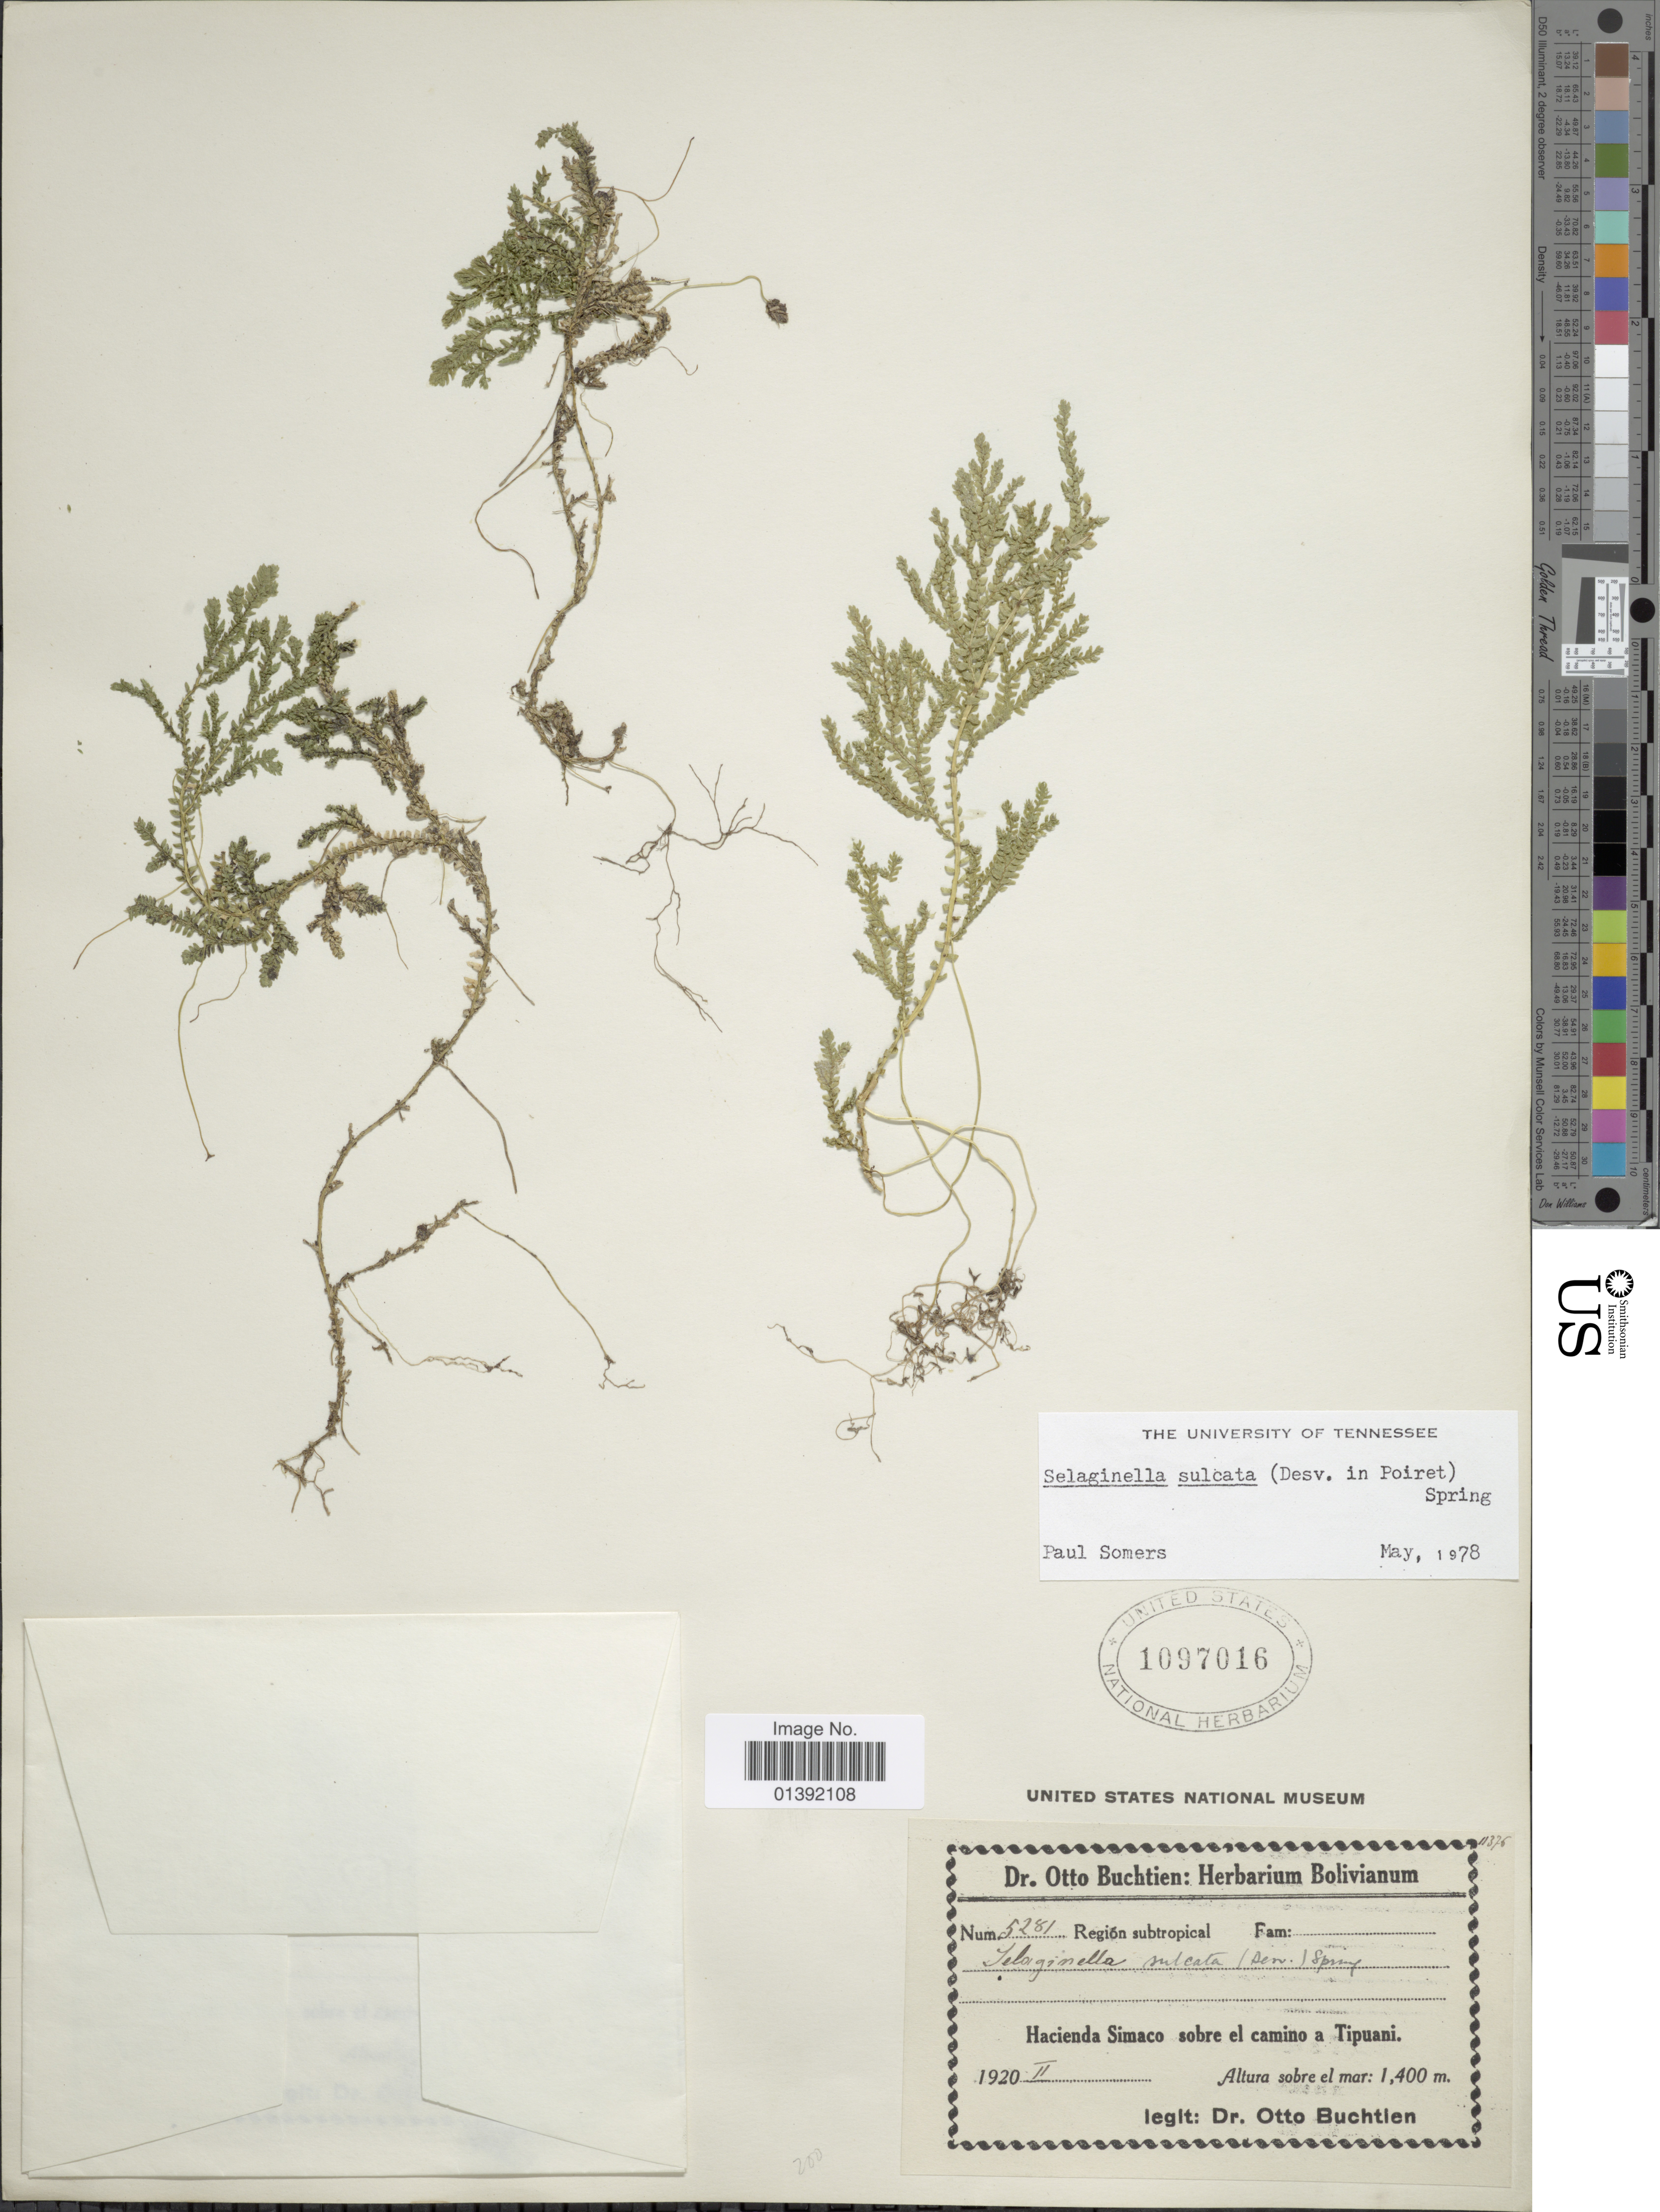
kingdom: Plantae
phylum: Tracheophyta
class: Lycopodiopsida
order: Selaginellales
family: Selaginellaceae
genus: Selaginella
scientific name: Selaginella sulcata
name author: (Desv. ex Poir.) Spring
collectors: O. Buchtien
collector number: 5281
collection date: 1920-02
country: Bolivia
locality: Hacienda Simaco sobre el camino a Tipuani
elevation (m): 1400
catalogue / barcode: US 1097016